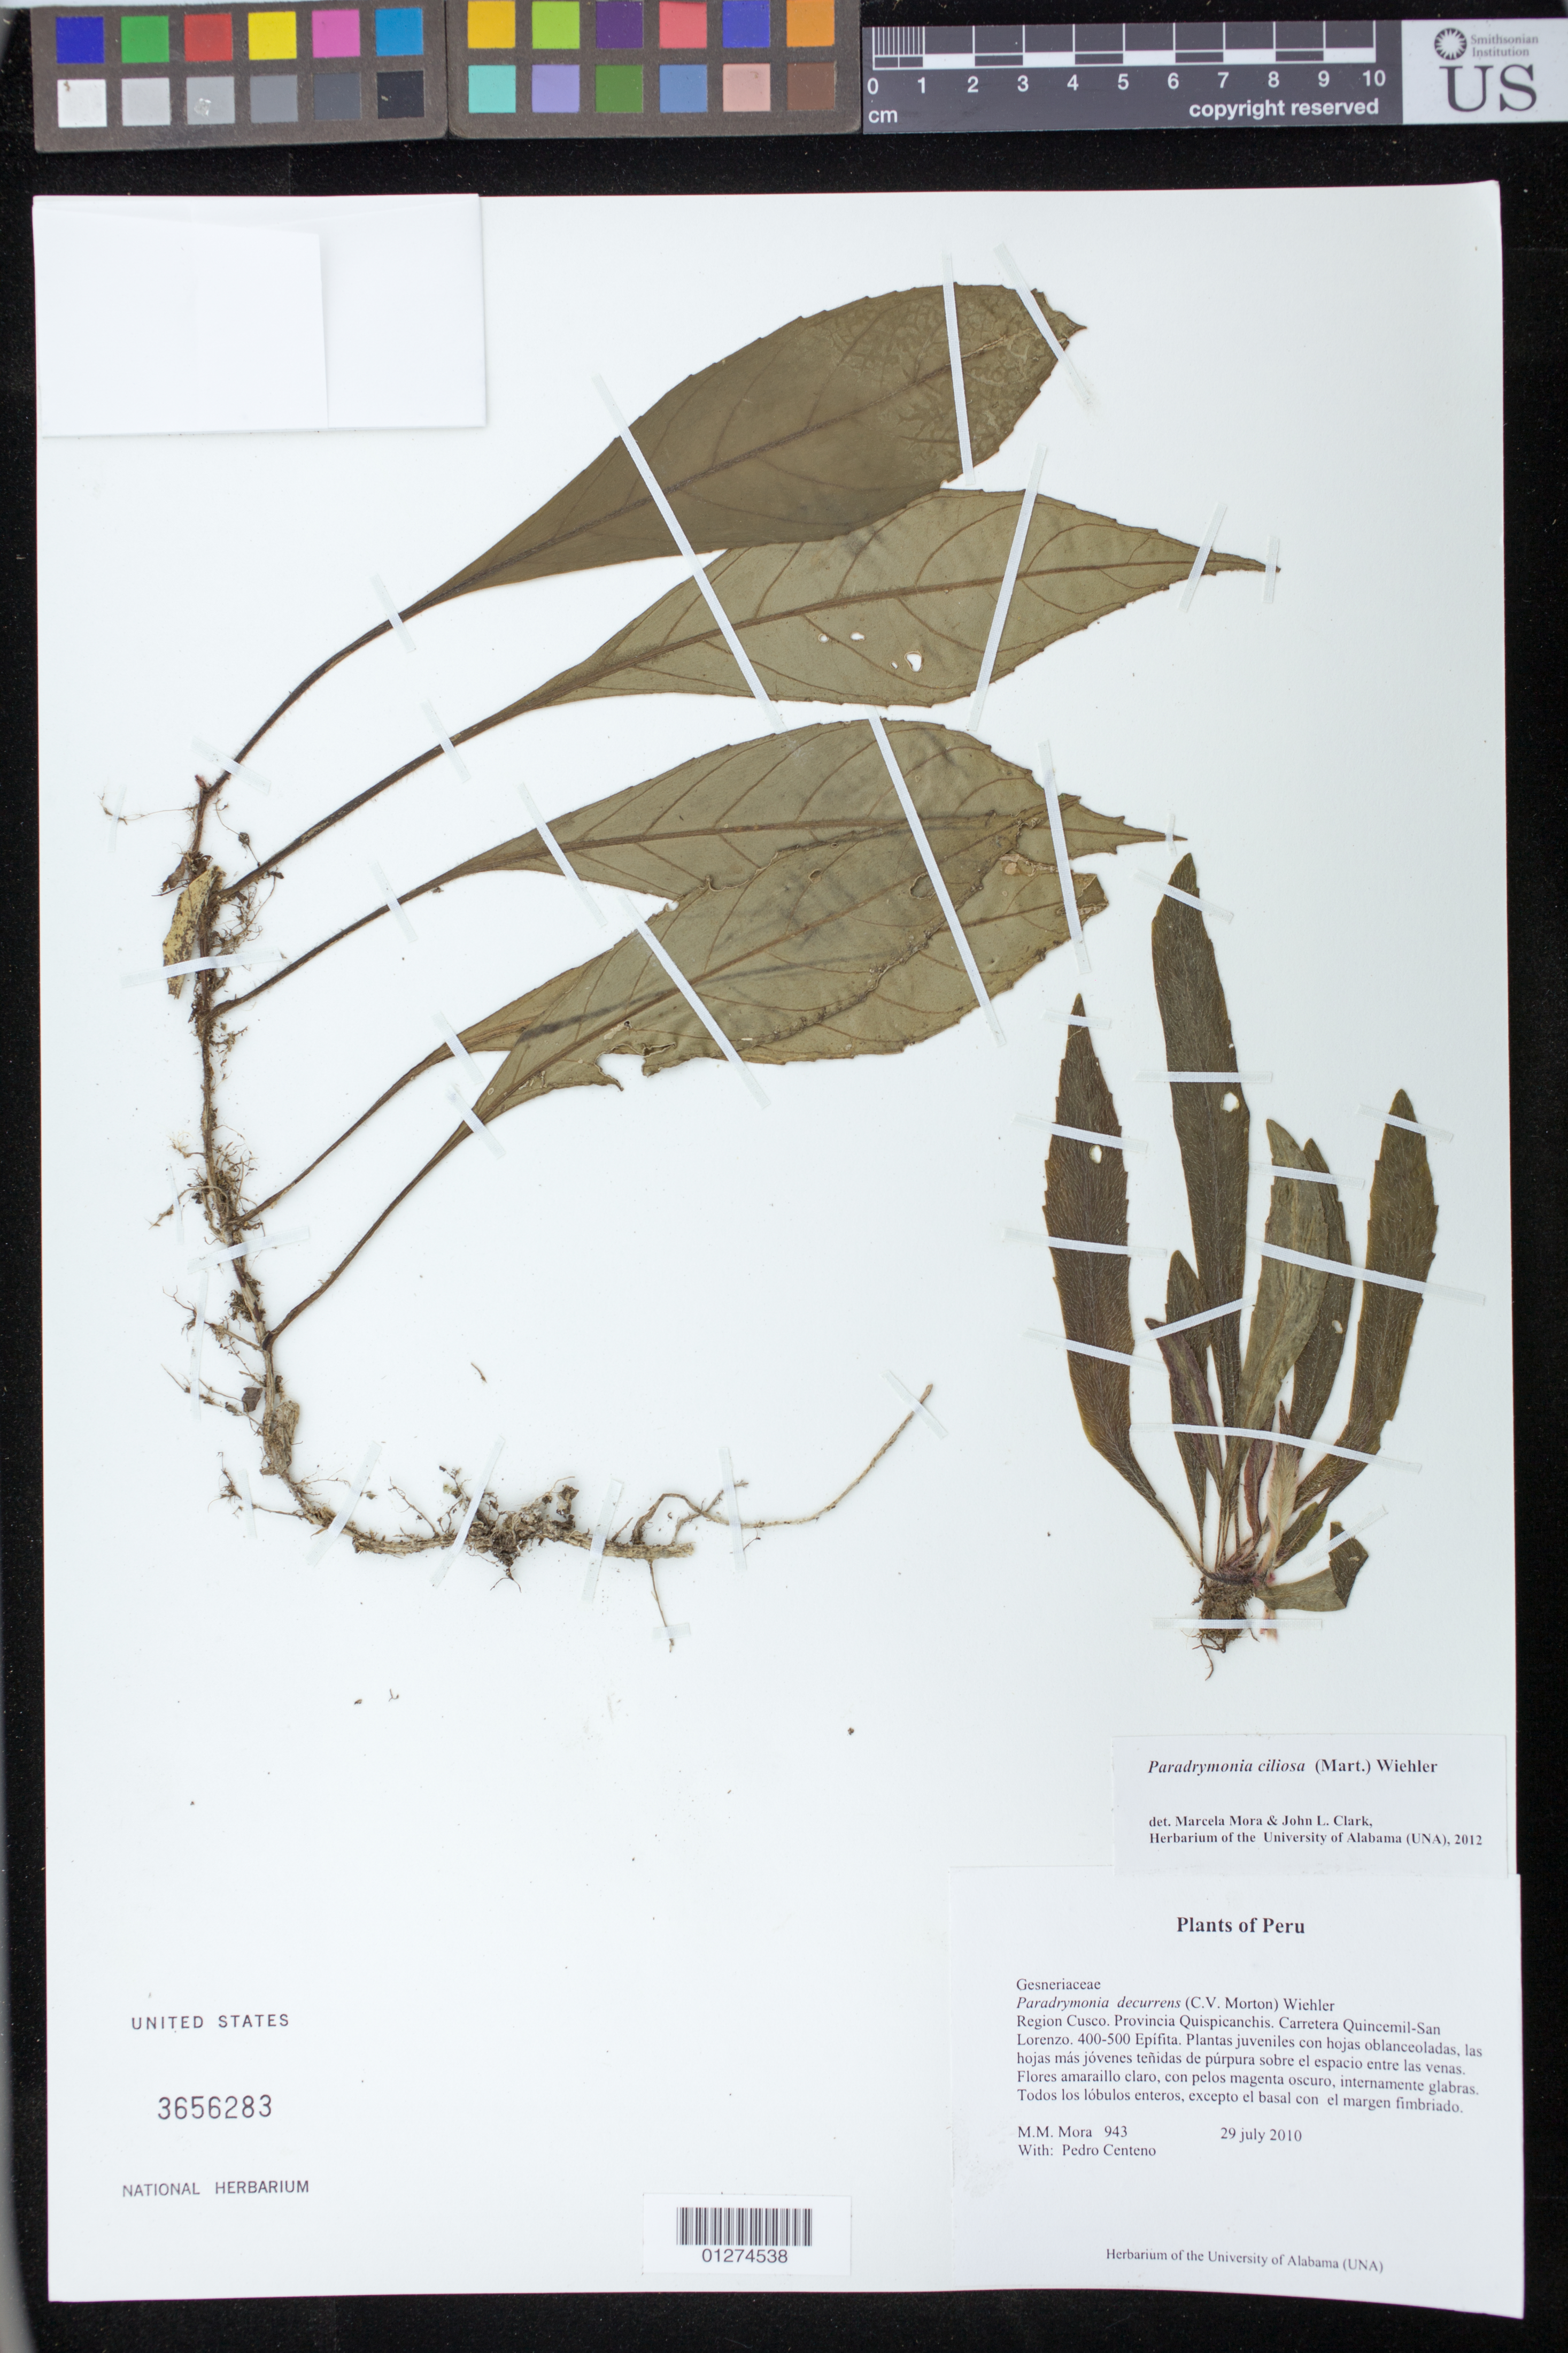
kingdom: Plantae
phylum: Tracheophyta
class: Magnoliopsida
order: Lamiales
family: Gesneriaceae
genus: Paradrymonia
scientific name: Paradrymonia ciliosa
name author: (Mart.) Wiehler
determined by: Mora, M.; Clark, J. L.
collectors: M. M. Mora & P. Centeno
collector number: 943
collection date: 2010-07-29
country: Peru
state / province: Cusco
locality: Provinica Quispicanchis. Carretera Quincemil-San Lorenzo.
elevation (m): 400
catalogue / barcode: US 3656283